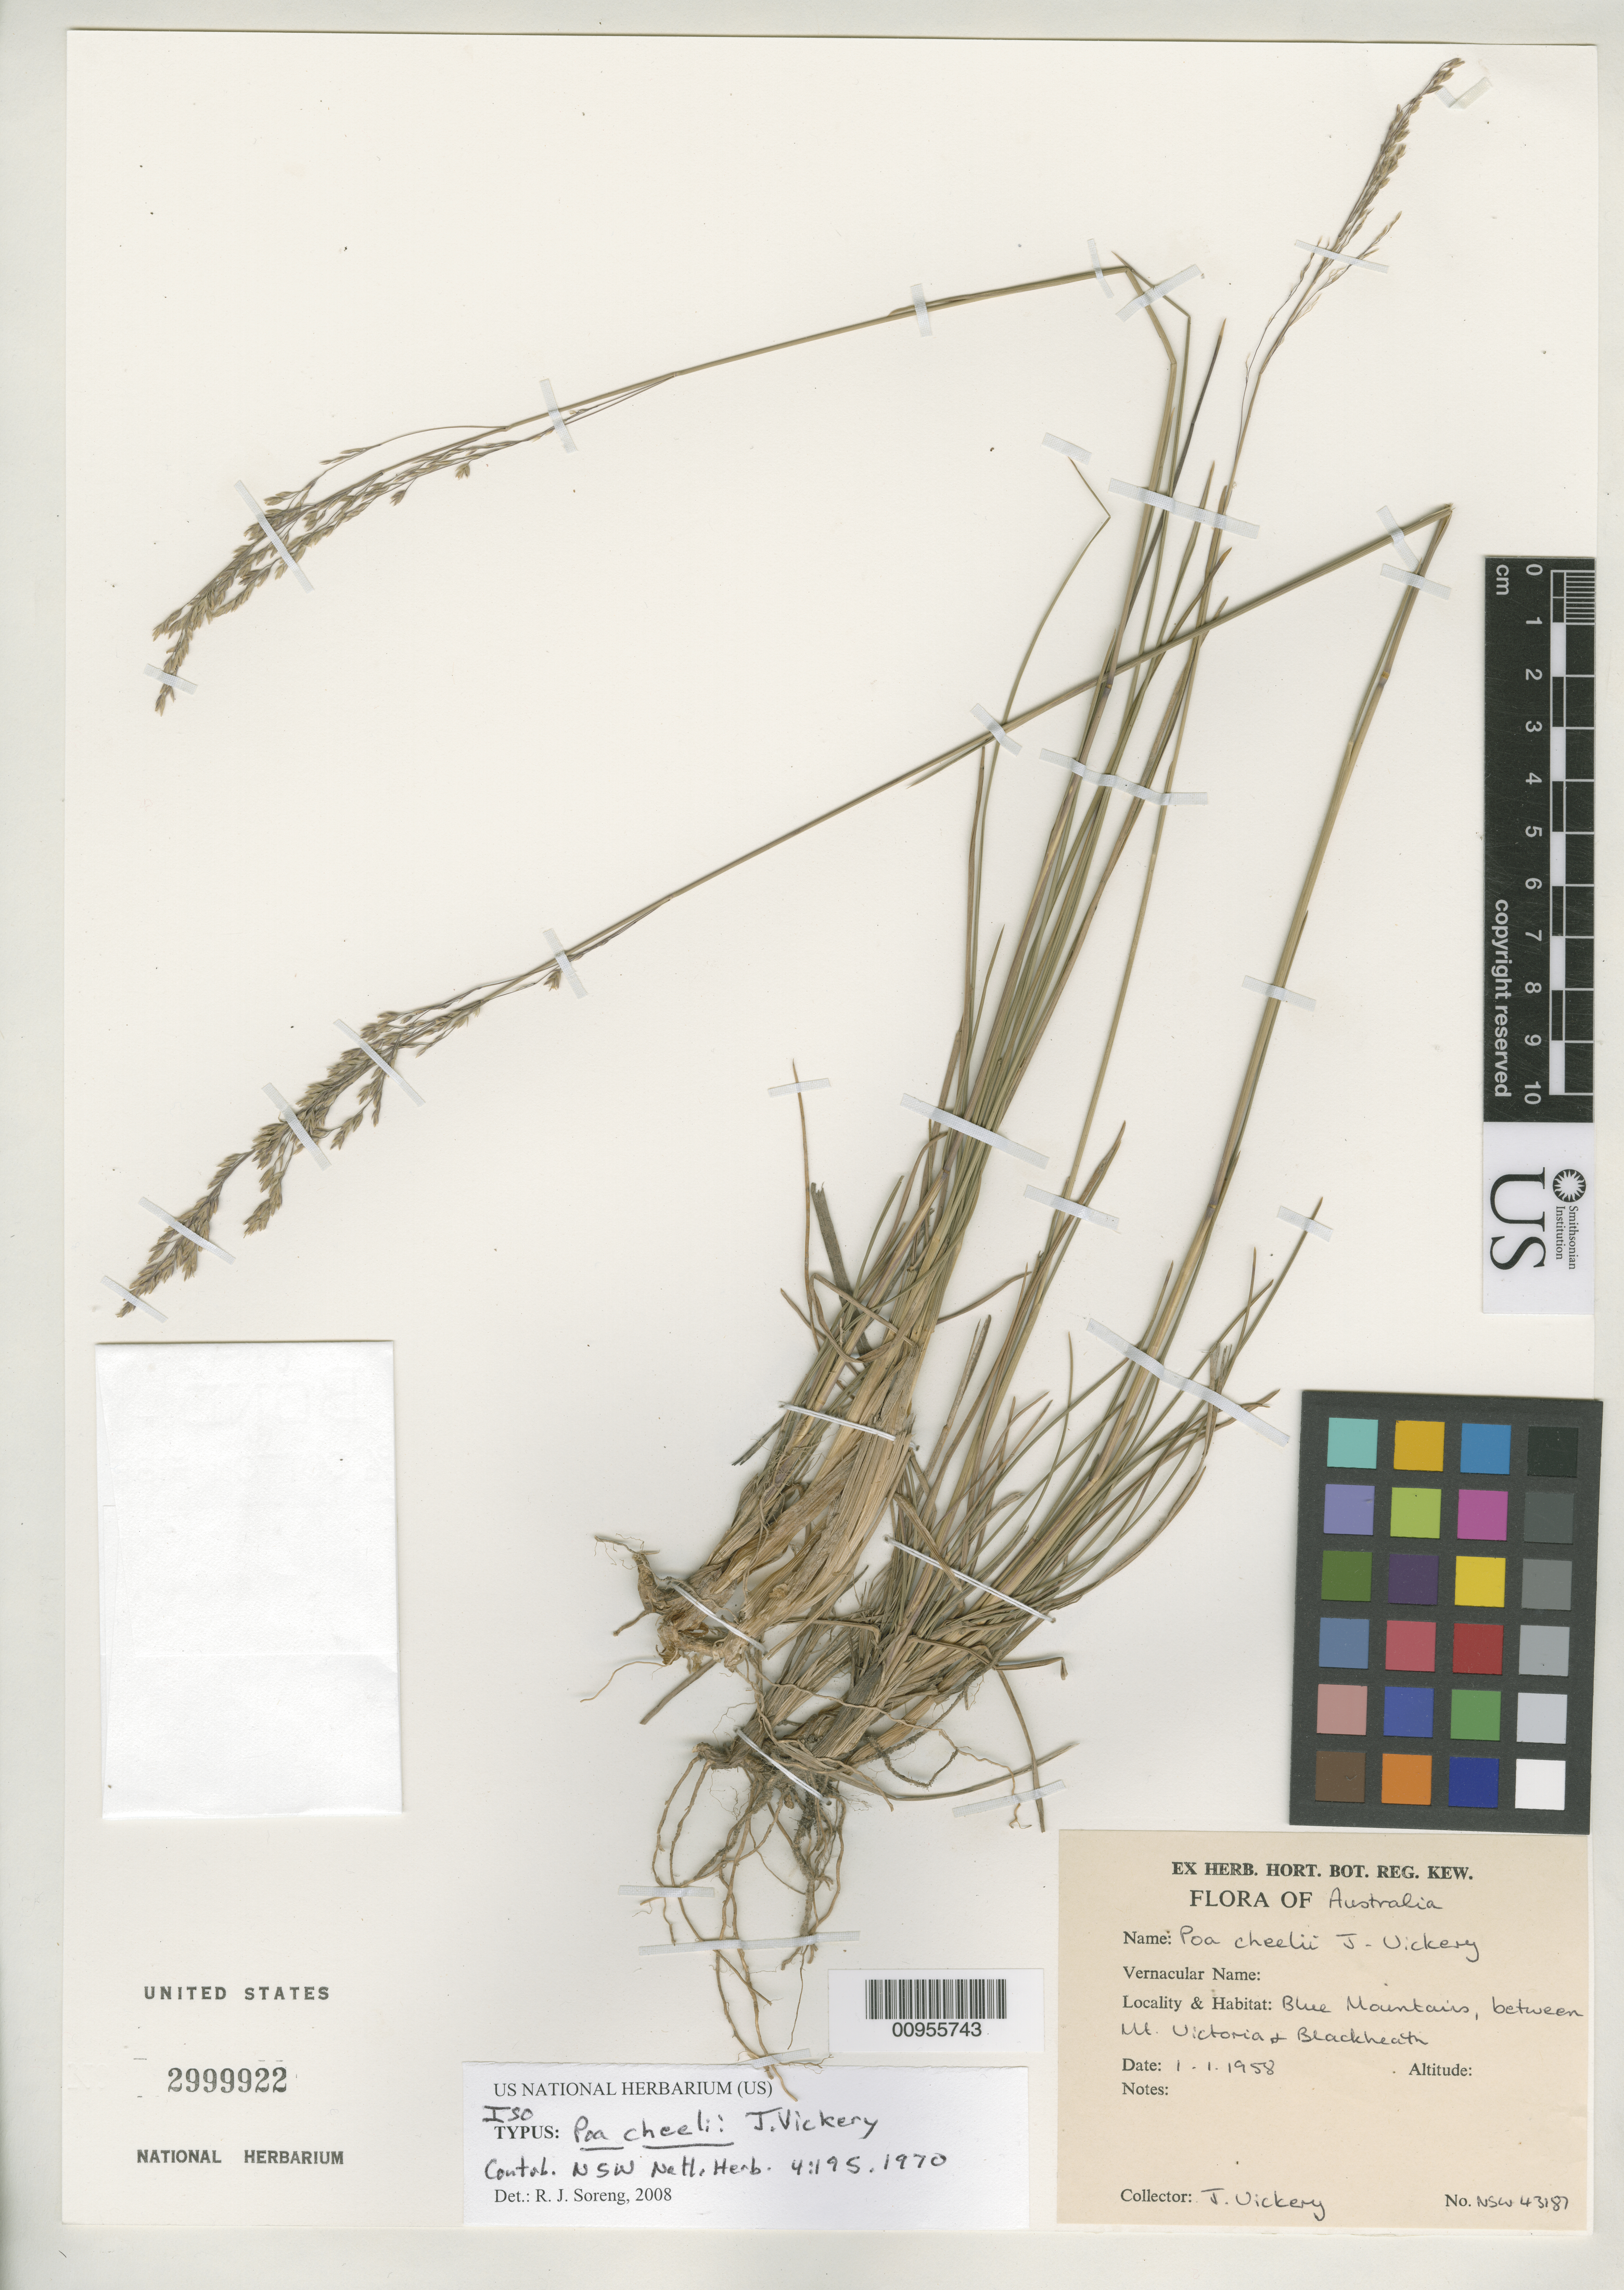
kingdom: Plantae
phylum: Tracheophyta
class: Liliopsida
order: Poales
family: Poaceae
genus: Poa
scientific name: Poa cheelii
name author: Vickery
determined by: Soreng, Robert J., Research Associate (BOT), Smithsonian Institution - National Museum of Natural History (UNITED STATES)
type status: Isotype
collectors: J. Vickery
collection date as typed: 01 Jan 1958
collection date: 1958-01-01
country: Australia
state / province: New South Wales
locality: Blue Mountains, between Mt. Victoria & Blackheath.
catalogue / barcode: US 2999922